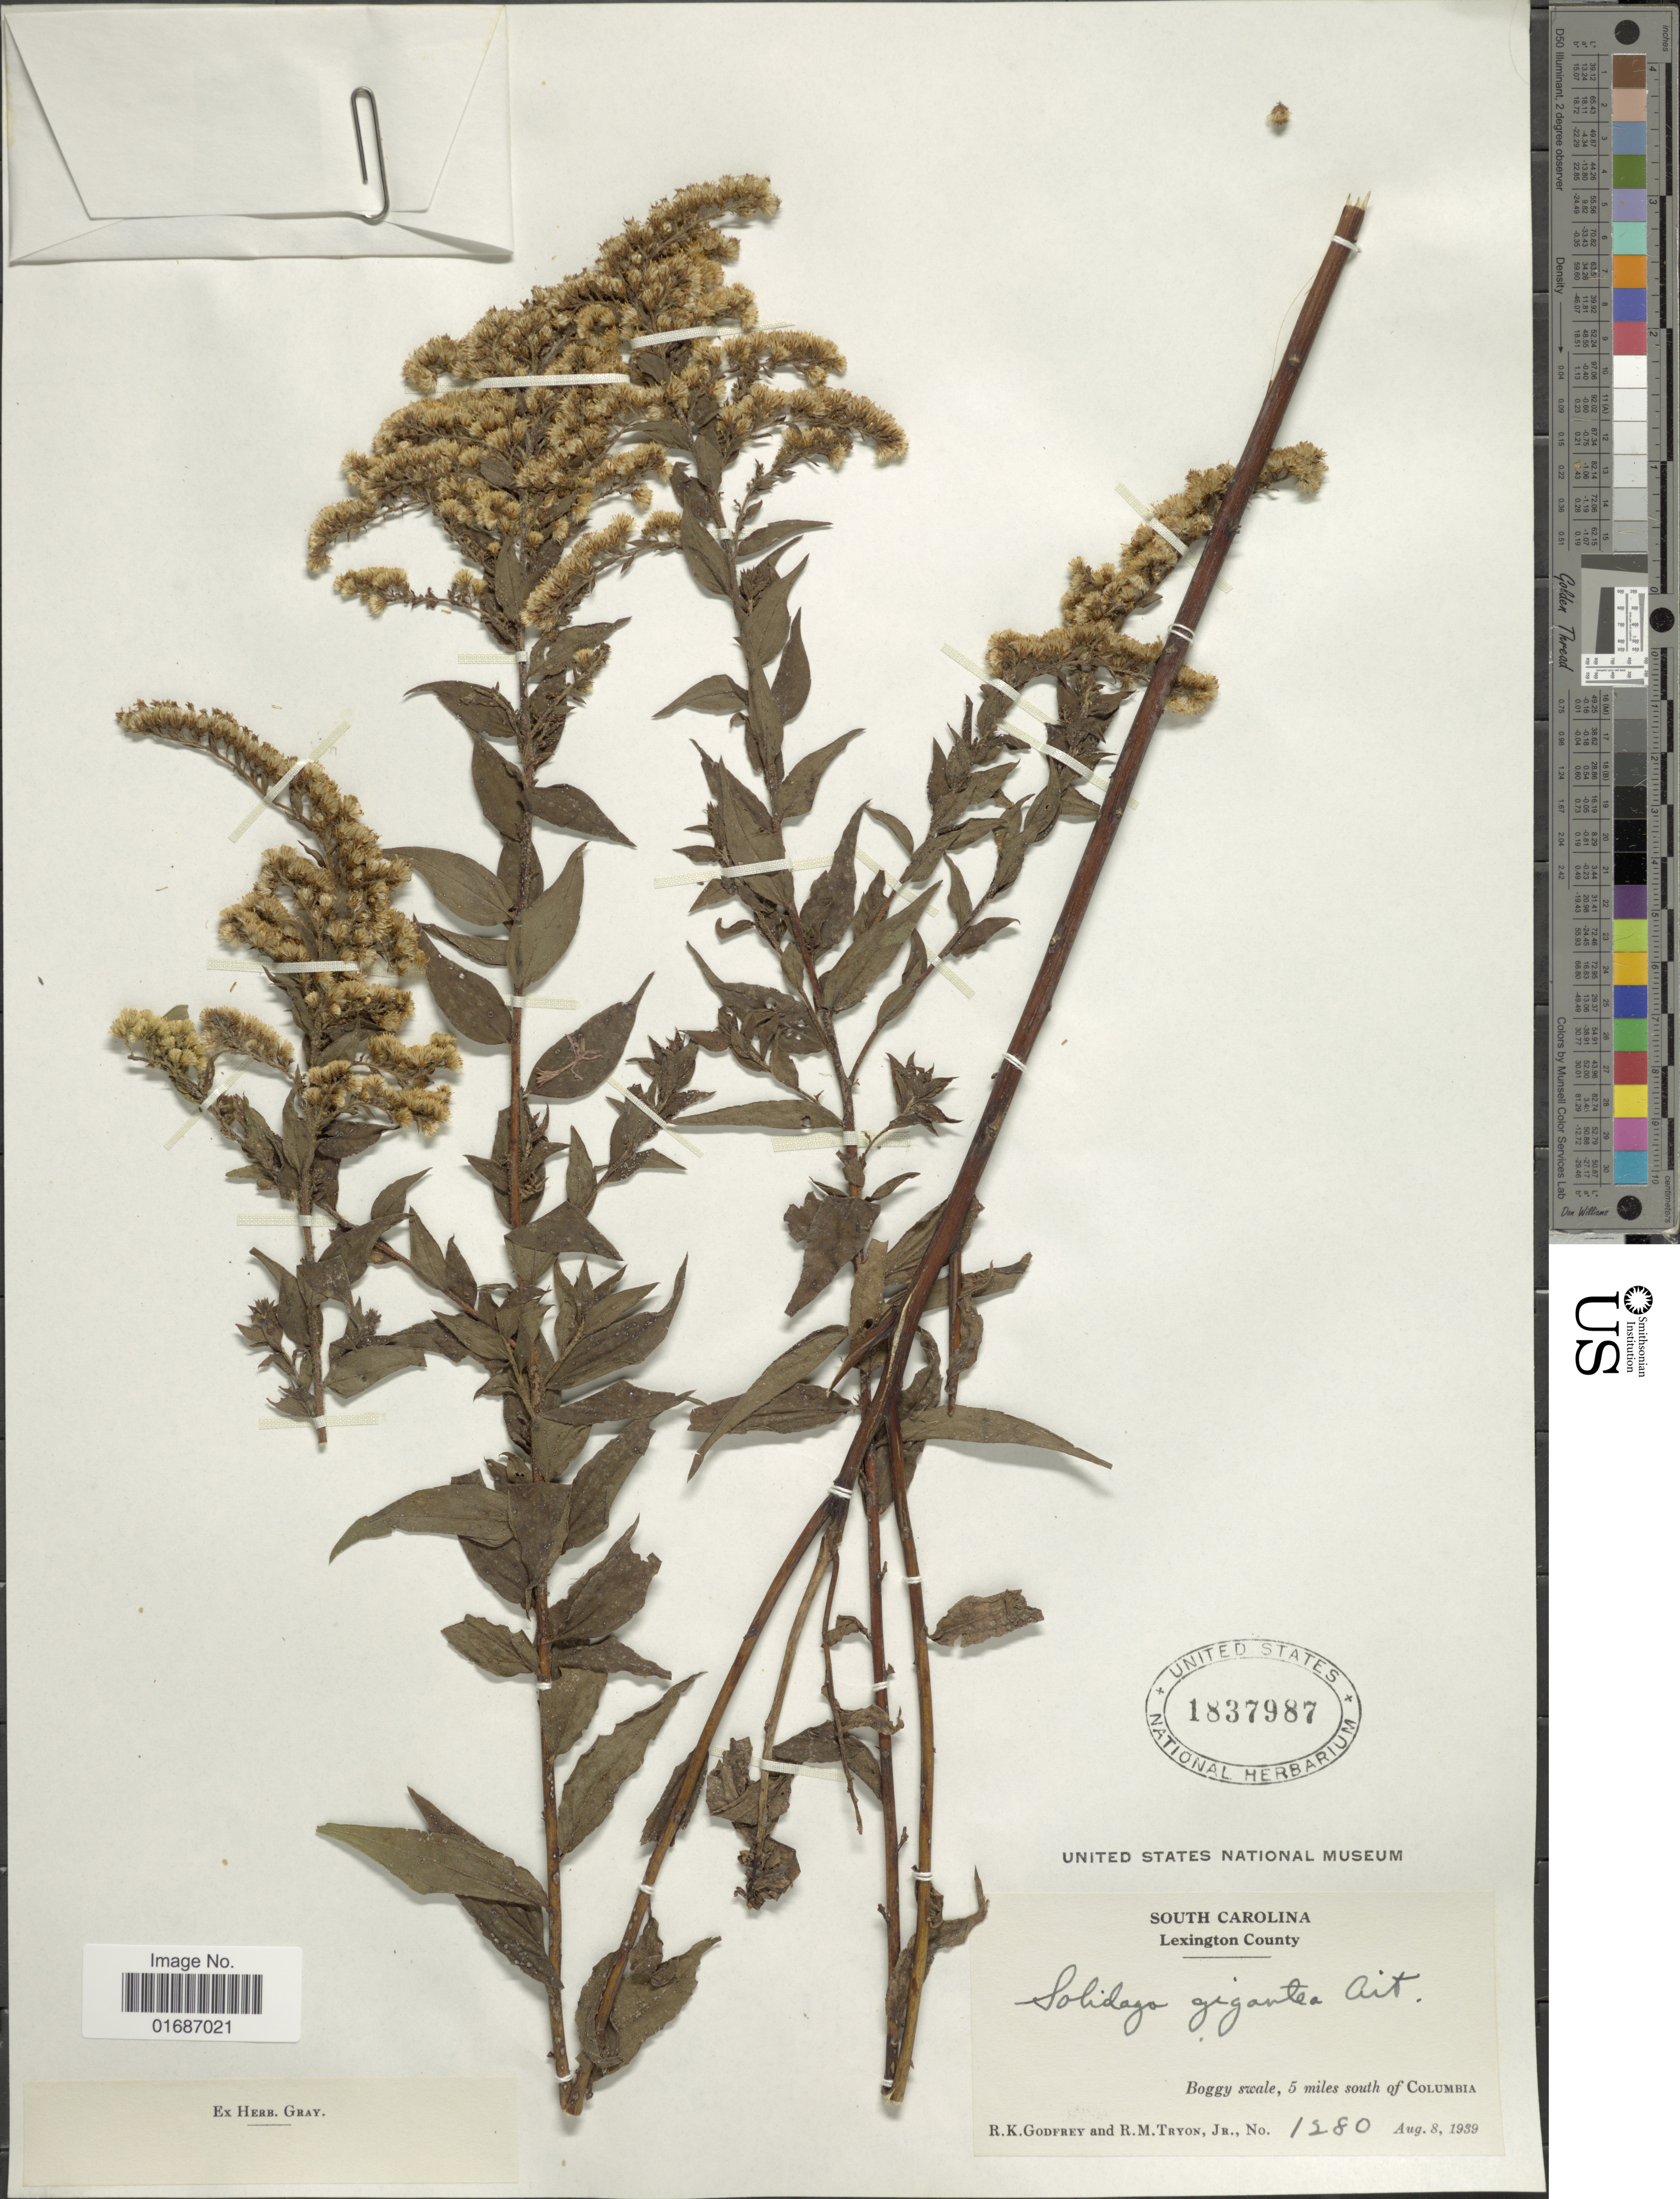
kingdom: Plantae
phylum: Tracheophyta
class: Magnoliopsida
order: Asterales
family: Asteraceae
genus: Solidago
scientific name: Solidago gigantea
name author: Aiton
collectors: R. K. Godfrey & R. M. Tryon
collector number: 1280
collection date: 1939-08-08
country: United States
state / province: South Carolina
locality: Lexington County, Boggyj swale, 5 miles south of Columbia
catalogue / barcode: US 1837987